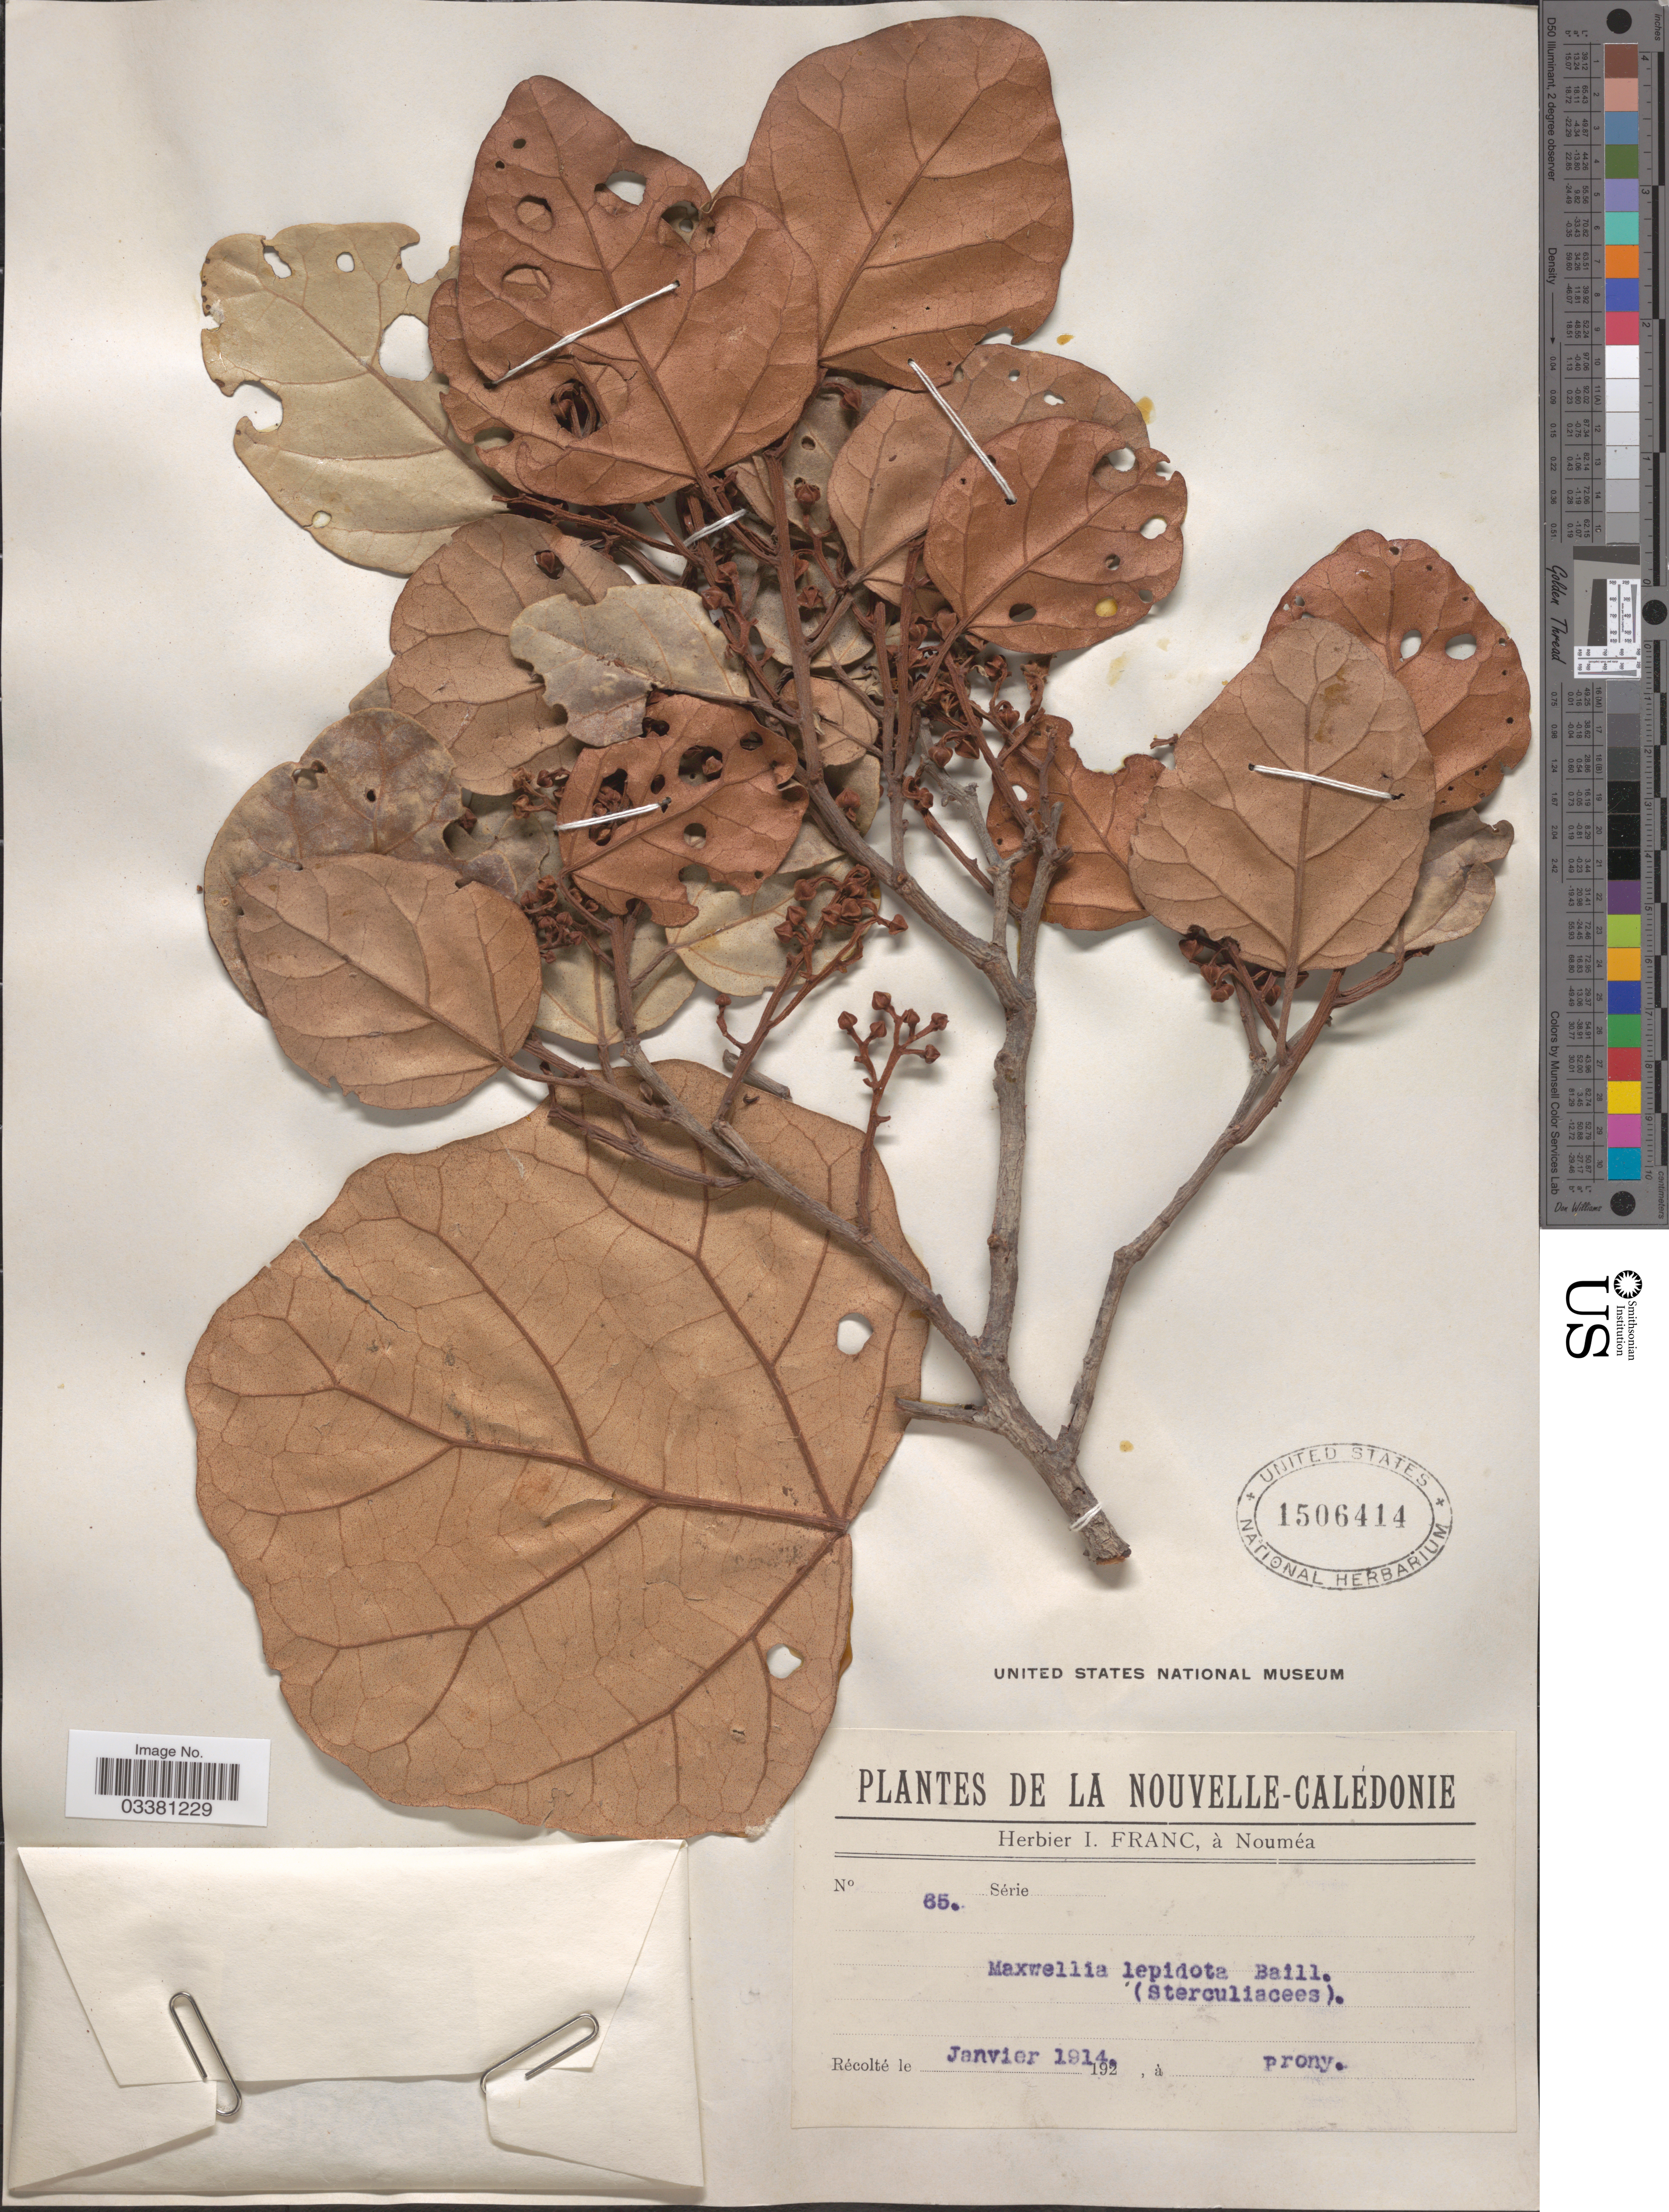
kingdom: Plantae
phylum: Tracheophyta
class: Magnoliopsida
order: Malvales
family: Malvaceae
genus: Maxwellia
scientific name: Maxwellia lepidota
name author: Baill.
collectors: I. Franc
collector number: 65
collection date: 1914-01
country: New Caledonia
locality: Prony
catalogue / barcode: US 1506414